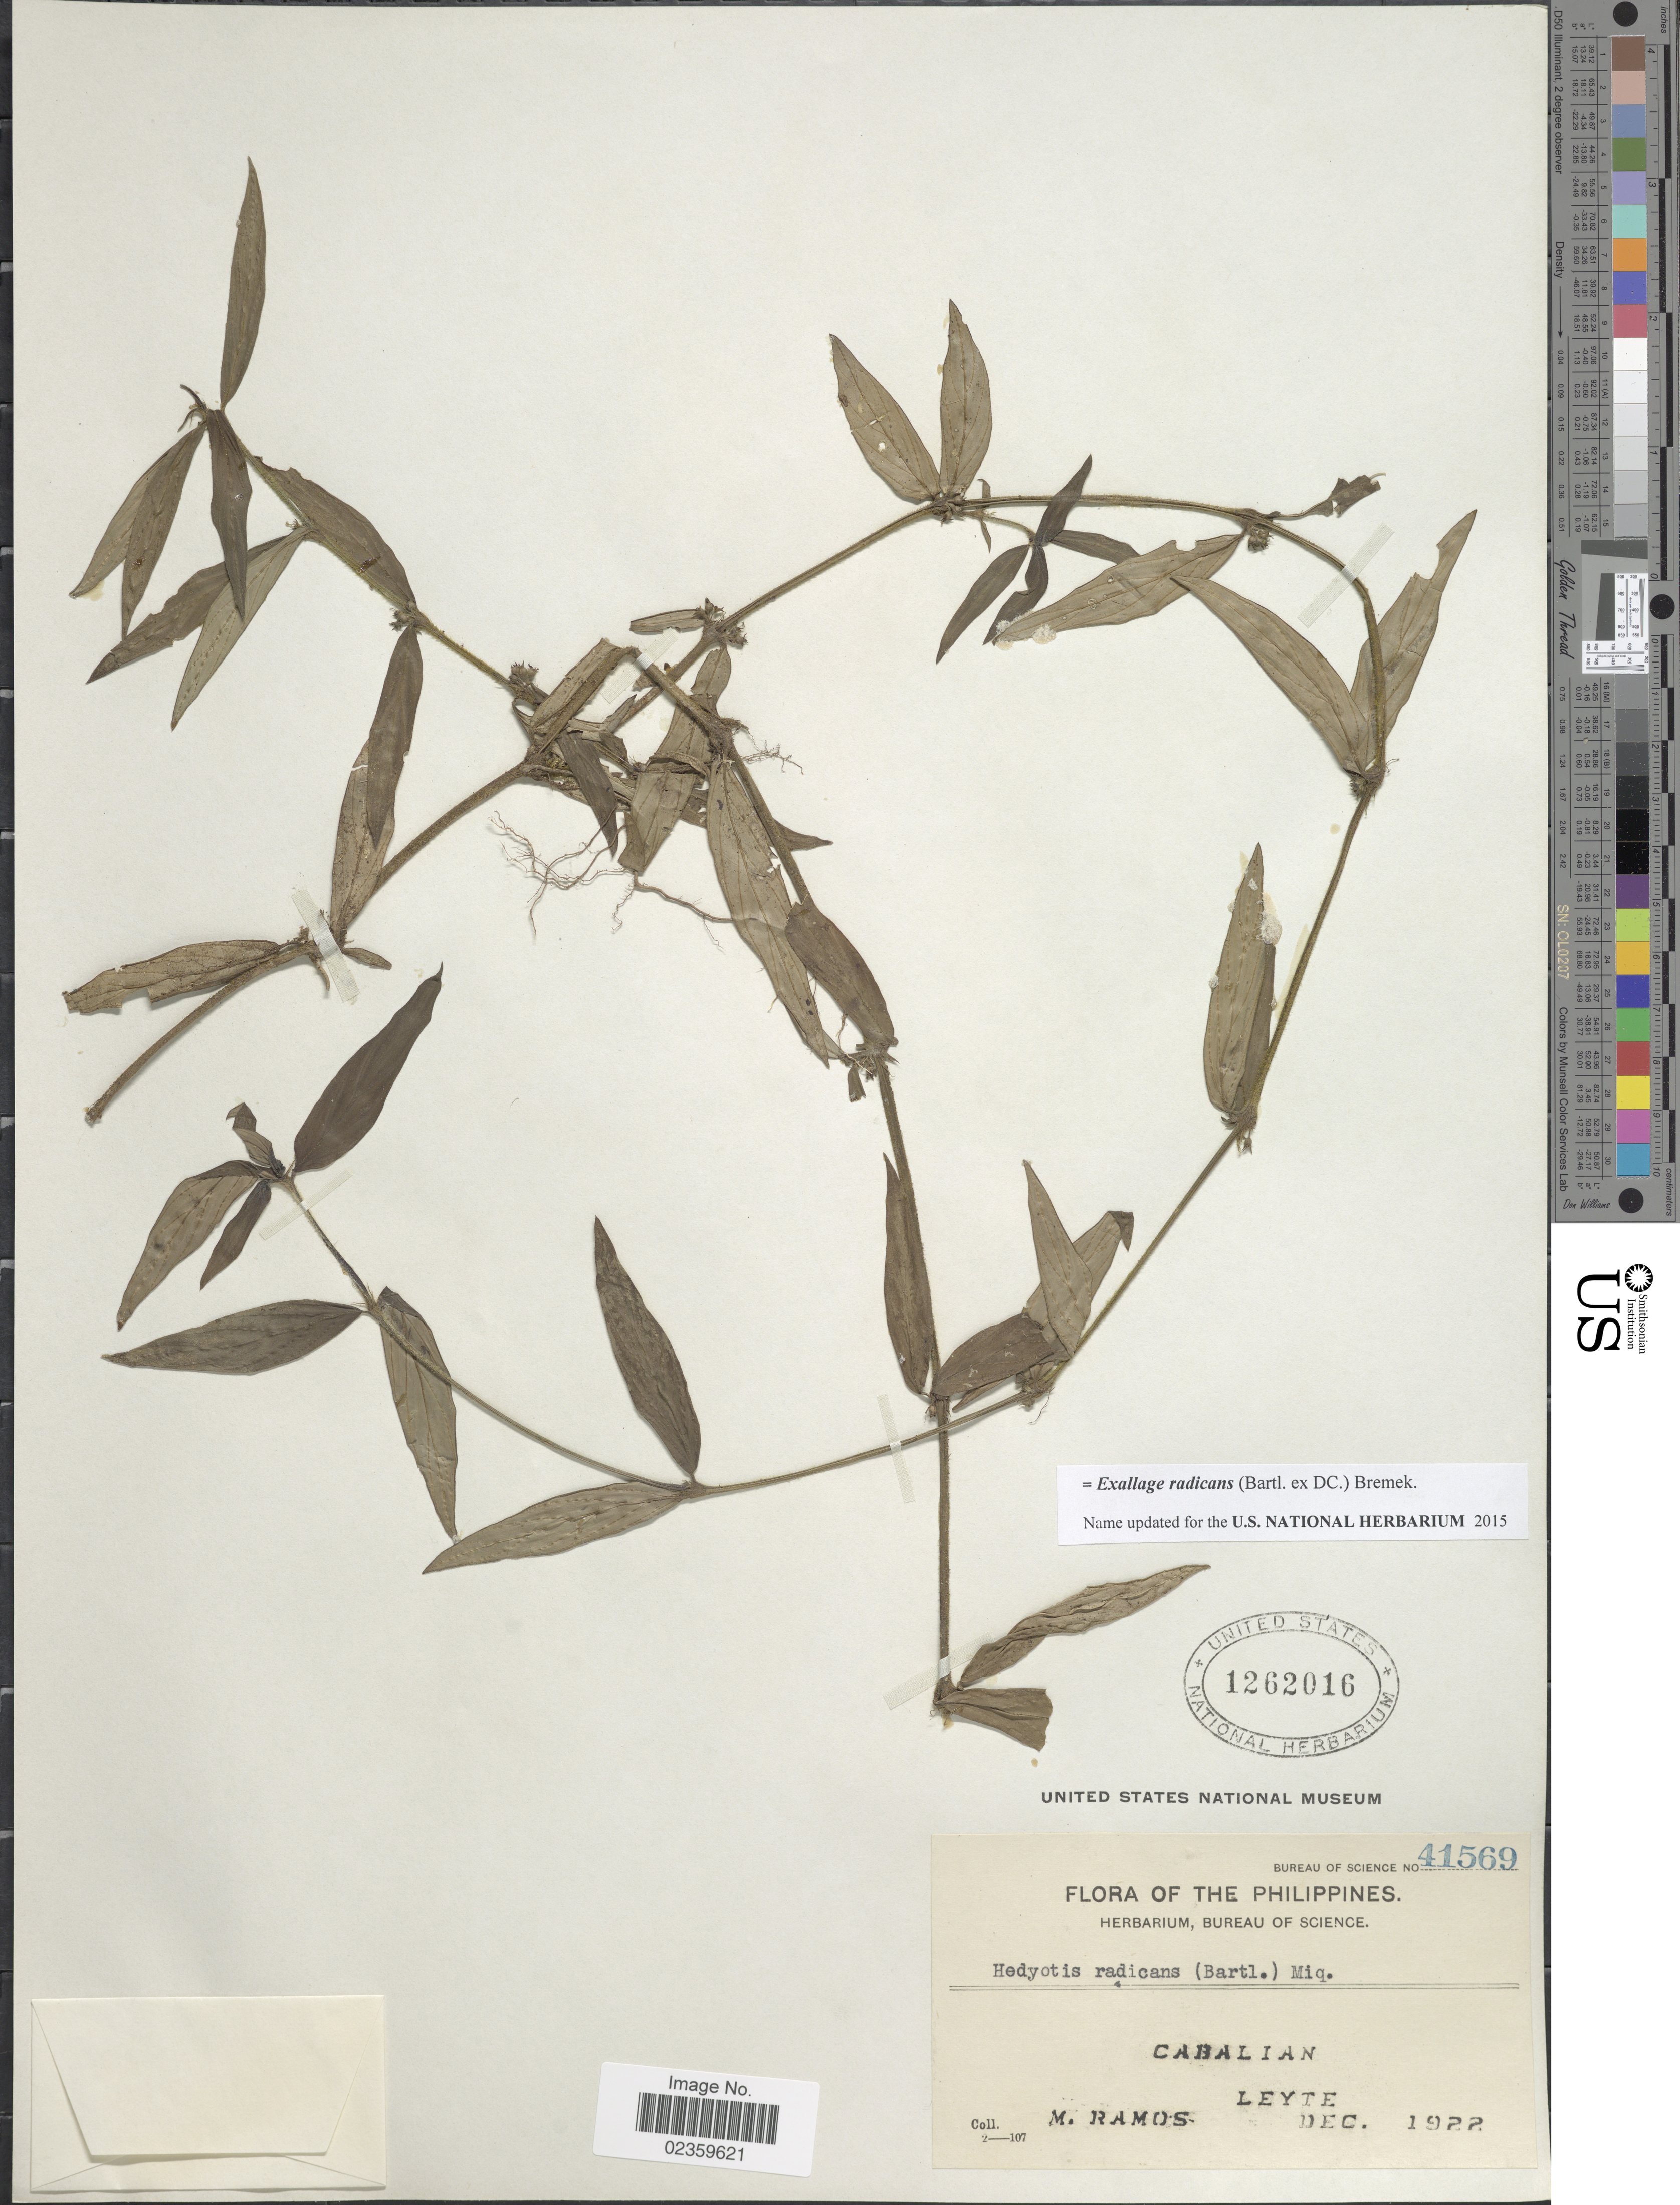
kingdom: Plantae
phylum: Tracheophyta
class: Magnoliopsida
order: Gentianales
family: Rubiaceae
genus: Exallage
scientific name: Exallage radicans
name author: (Bartl. ex DC.) Bremek.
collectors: M. Ramos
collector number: Bureau of Science 41569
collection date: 1922-12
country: Philippines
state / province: Eastern Visayas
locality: Cabalian. Leyte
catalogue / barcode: US 1262016